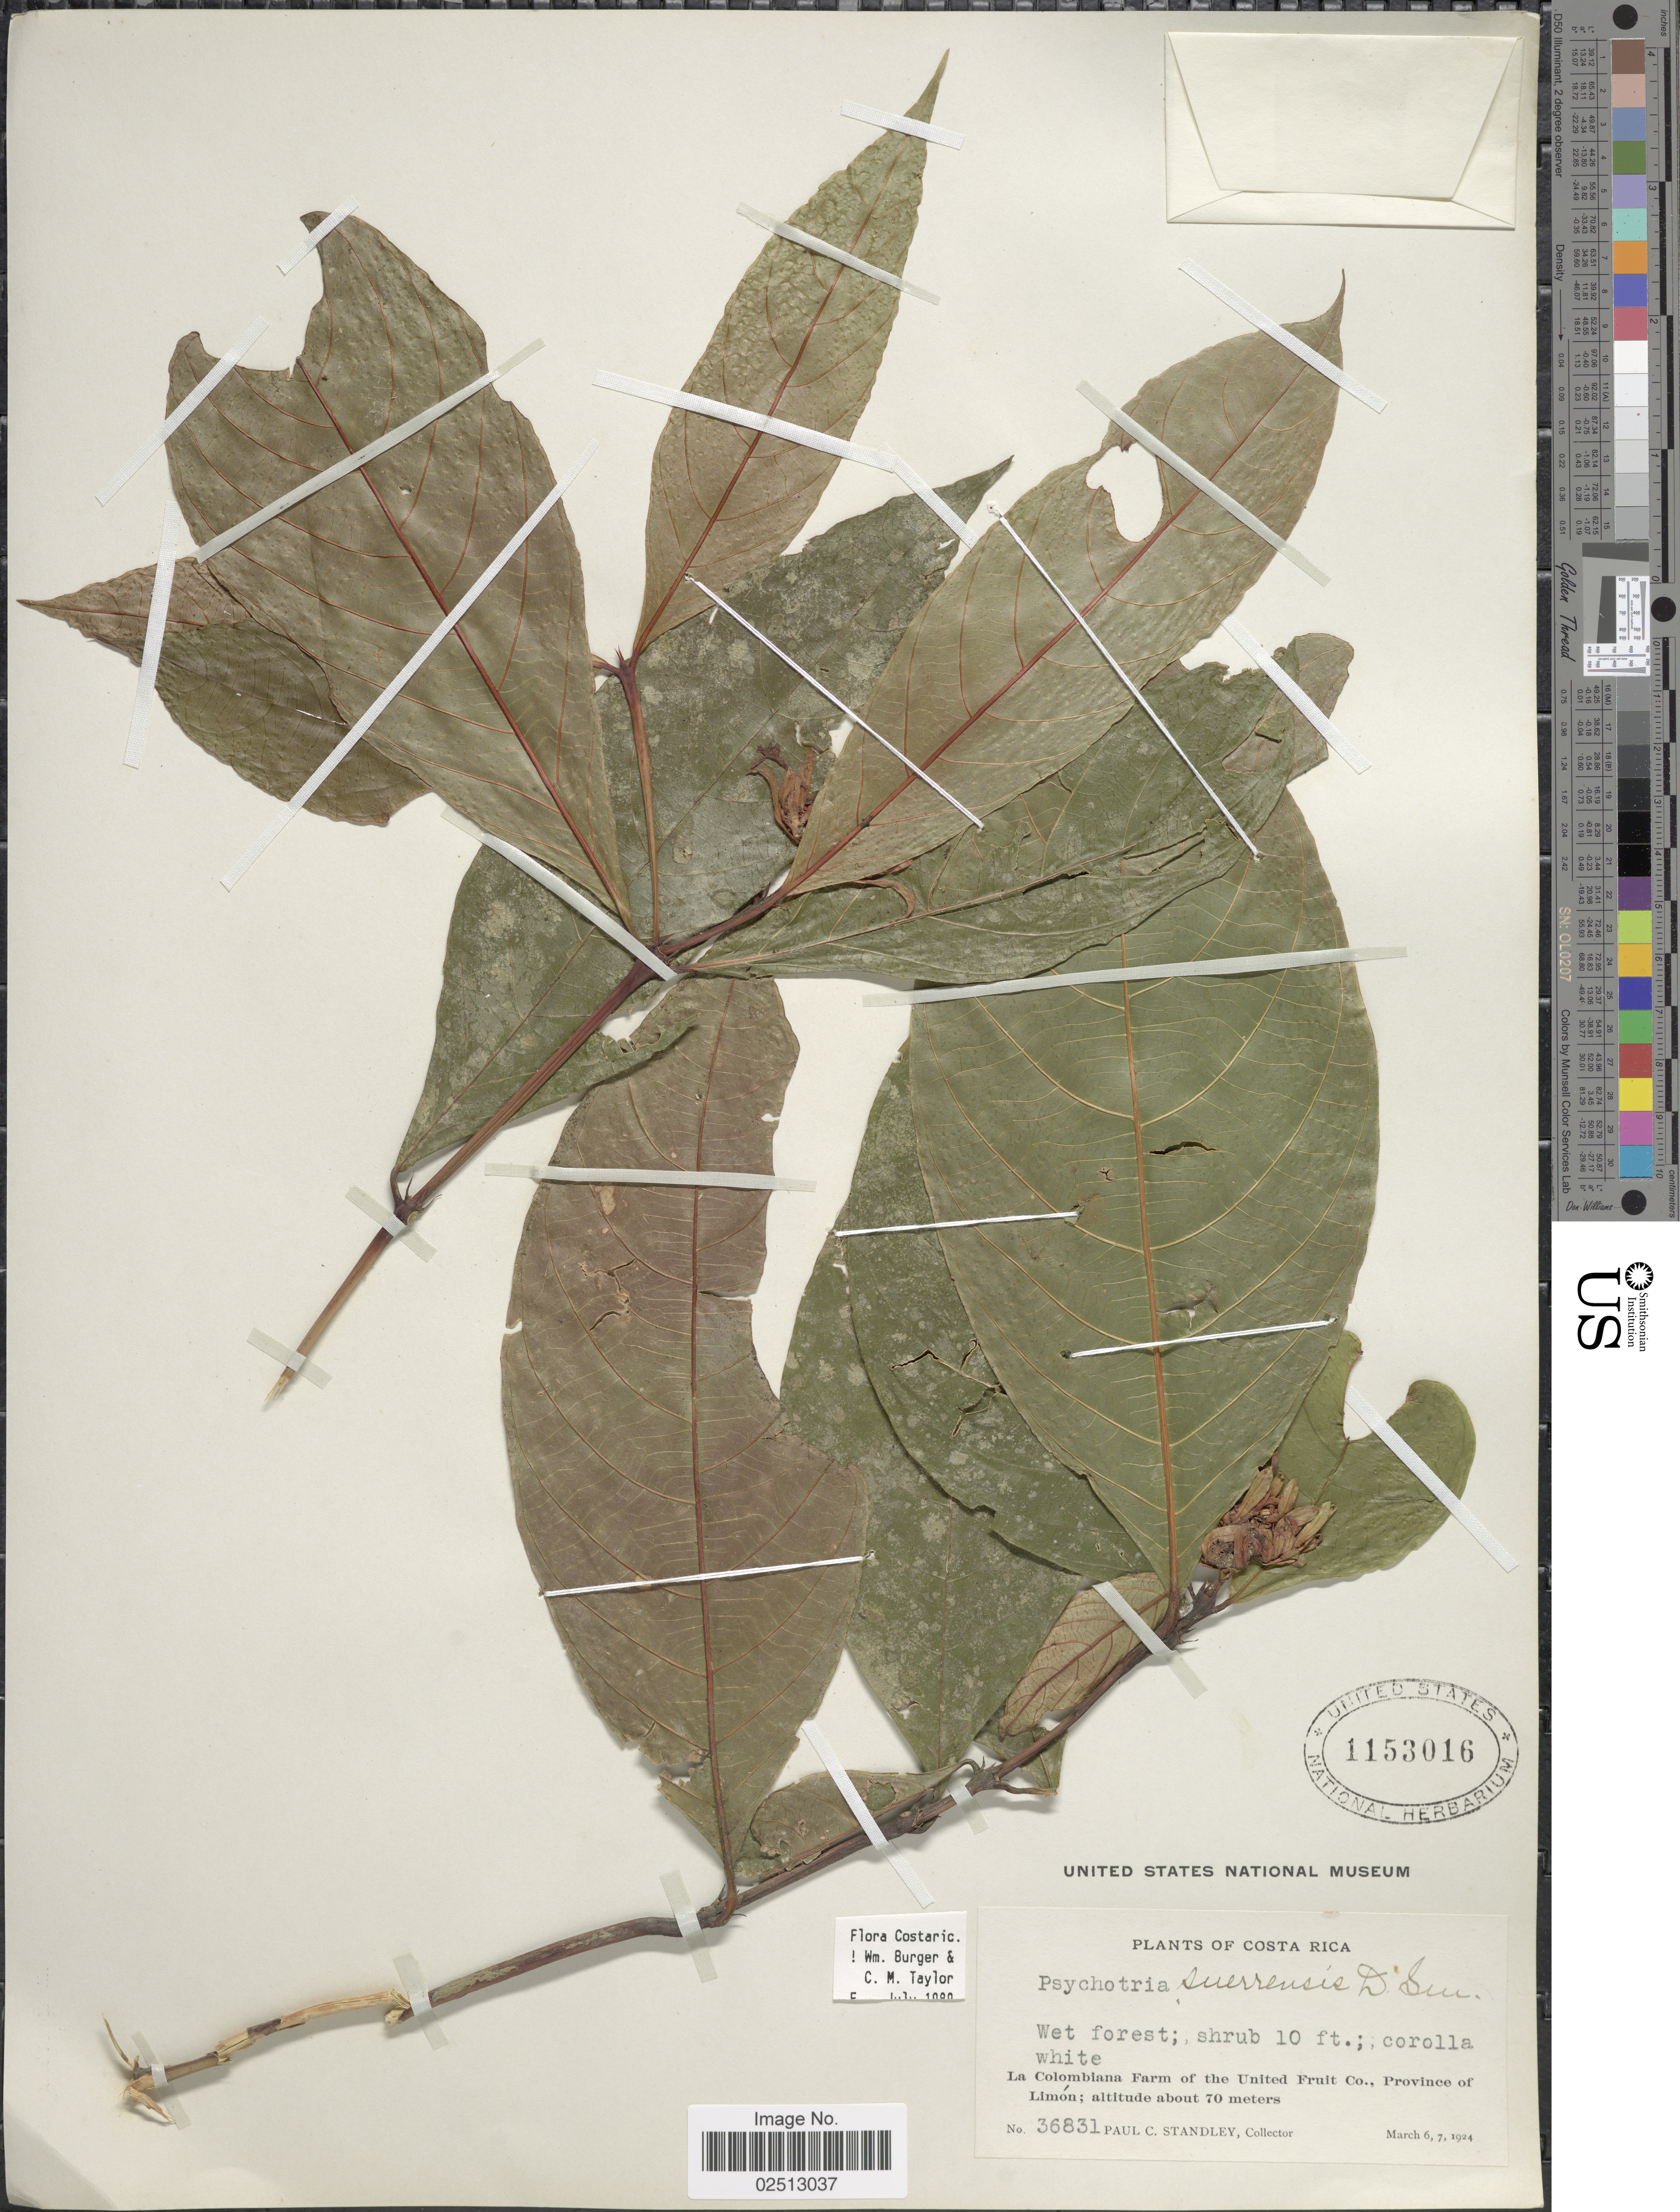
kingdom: Plantae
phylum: Tracheophyta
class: Magnoliopsida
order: Gentianales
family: Rubiaceae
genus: Psychotria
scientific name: Psychotria suerrensis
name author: Donn. Sm.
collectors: P. C. Standley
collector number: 36831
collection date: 1924-03-06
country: Costa Rica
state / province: Limón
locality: La Colombiana Farm of the United Fruit Co. Province of Limon.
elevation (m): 70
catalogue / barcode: US 1153016